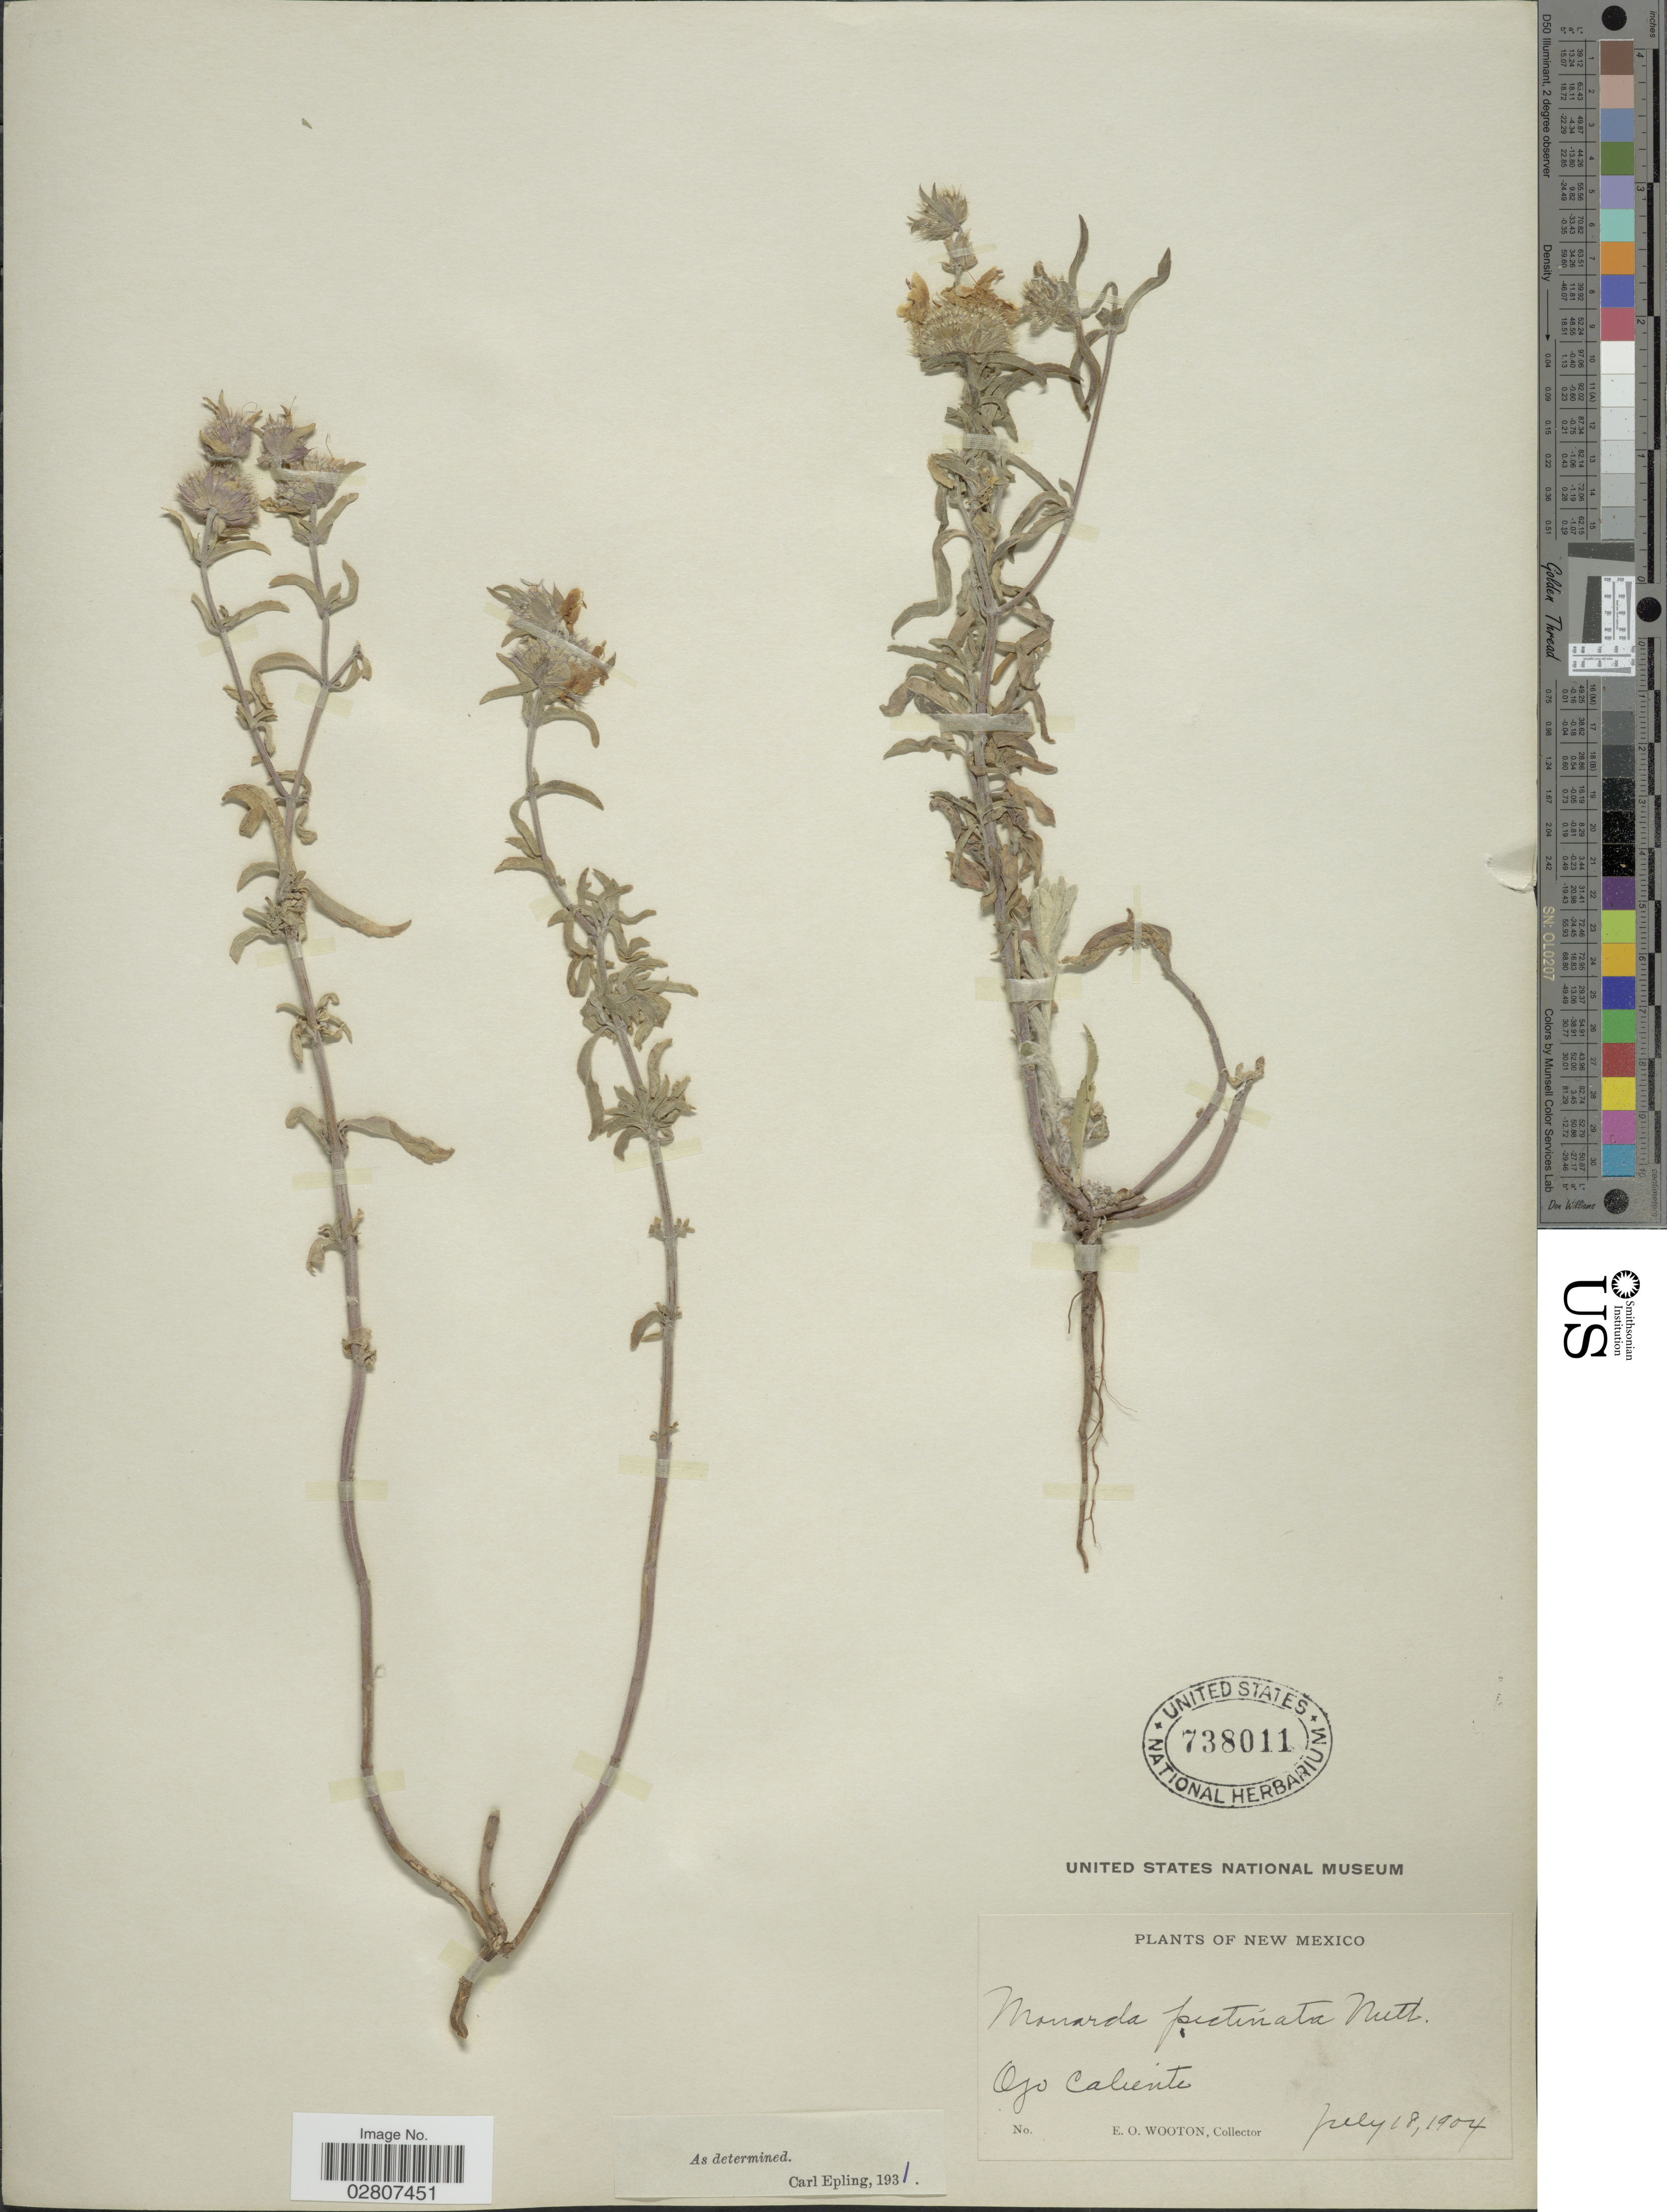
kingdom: Plantae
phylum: Tracheophyta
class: Magnoliopsida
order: Lamiales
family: Lamiaceae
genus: Monarda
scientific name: Monarda pectinata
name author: Nutt.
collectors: E. O. Wooton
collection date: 1904-07-18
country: United States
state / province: New Mexico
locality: Ojo Caliente.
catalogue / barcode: US 738011